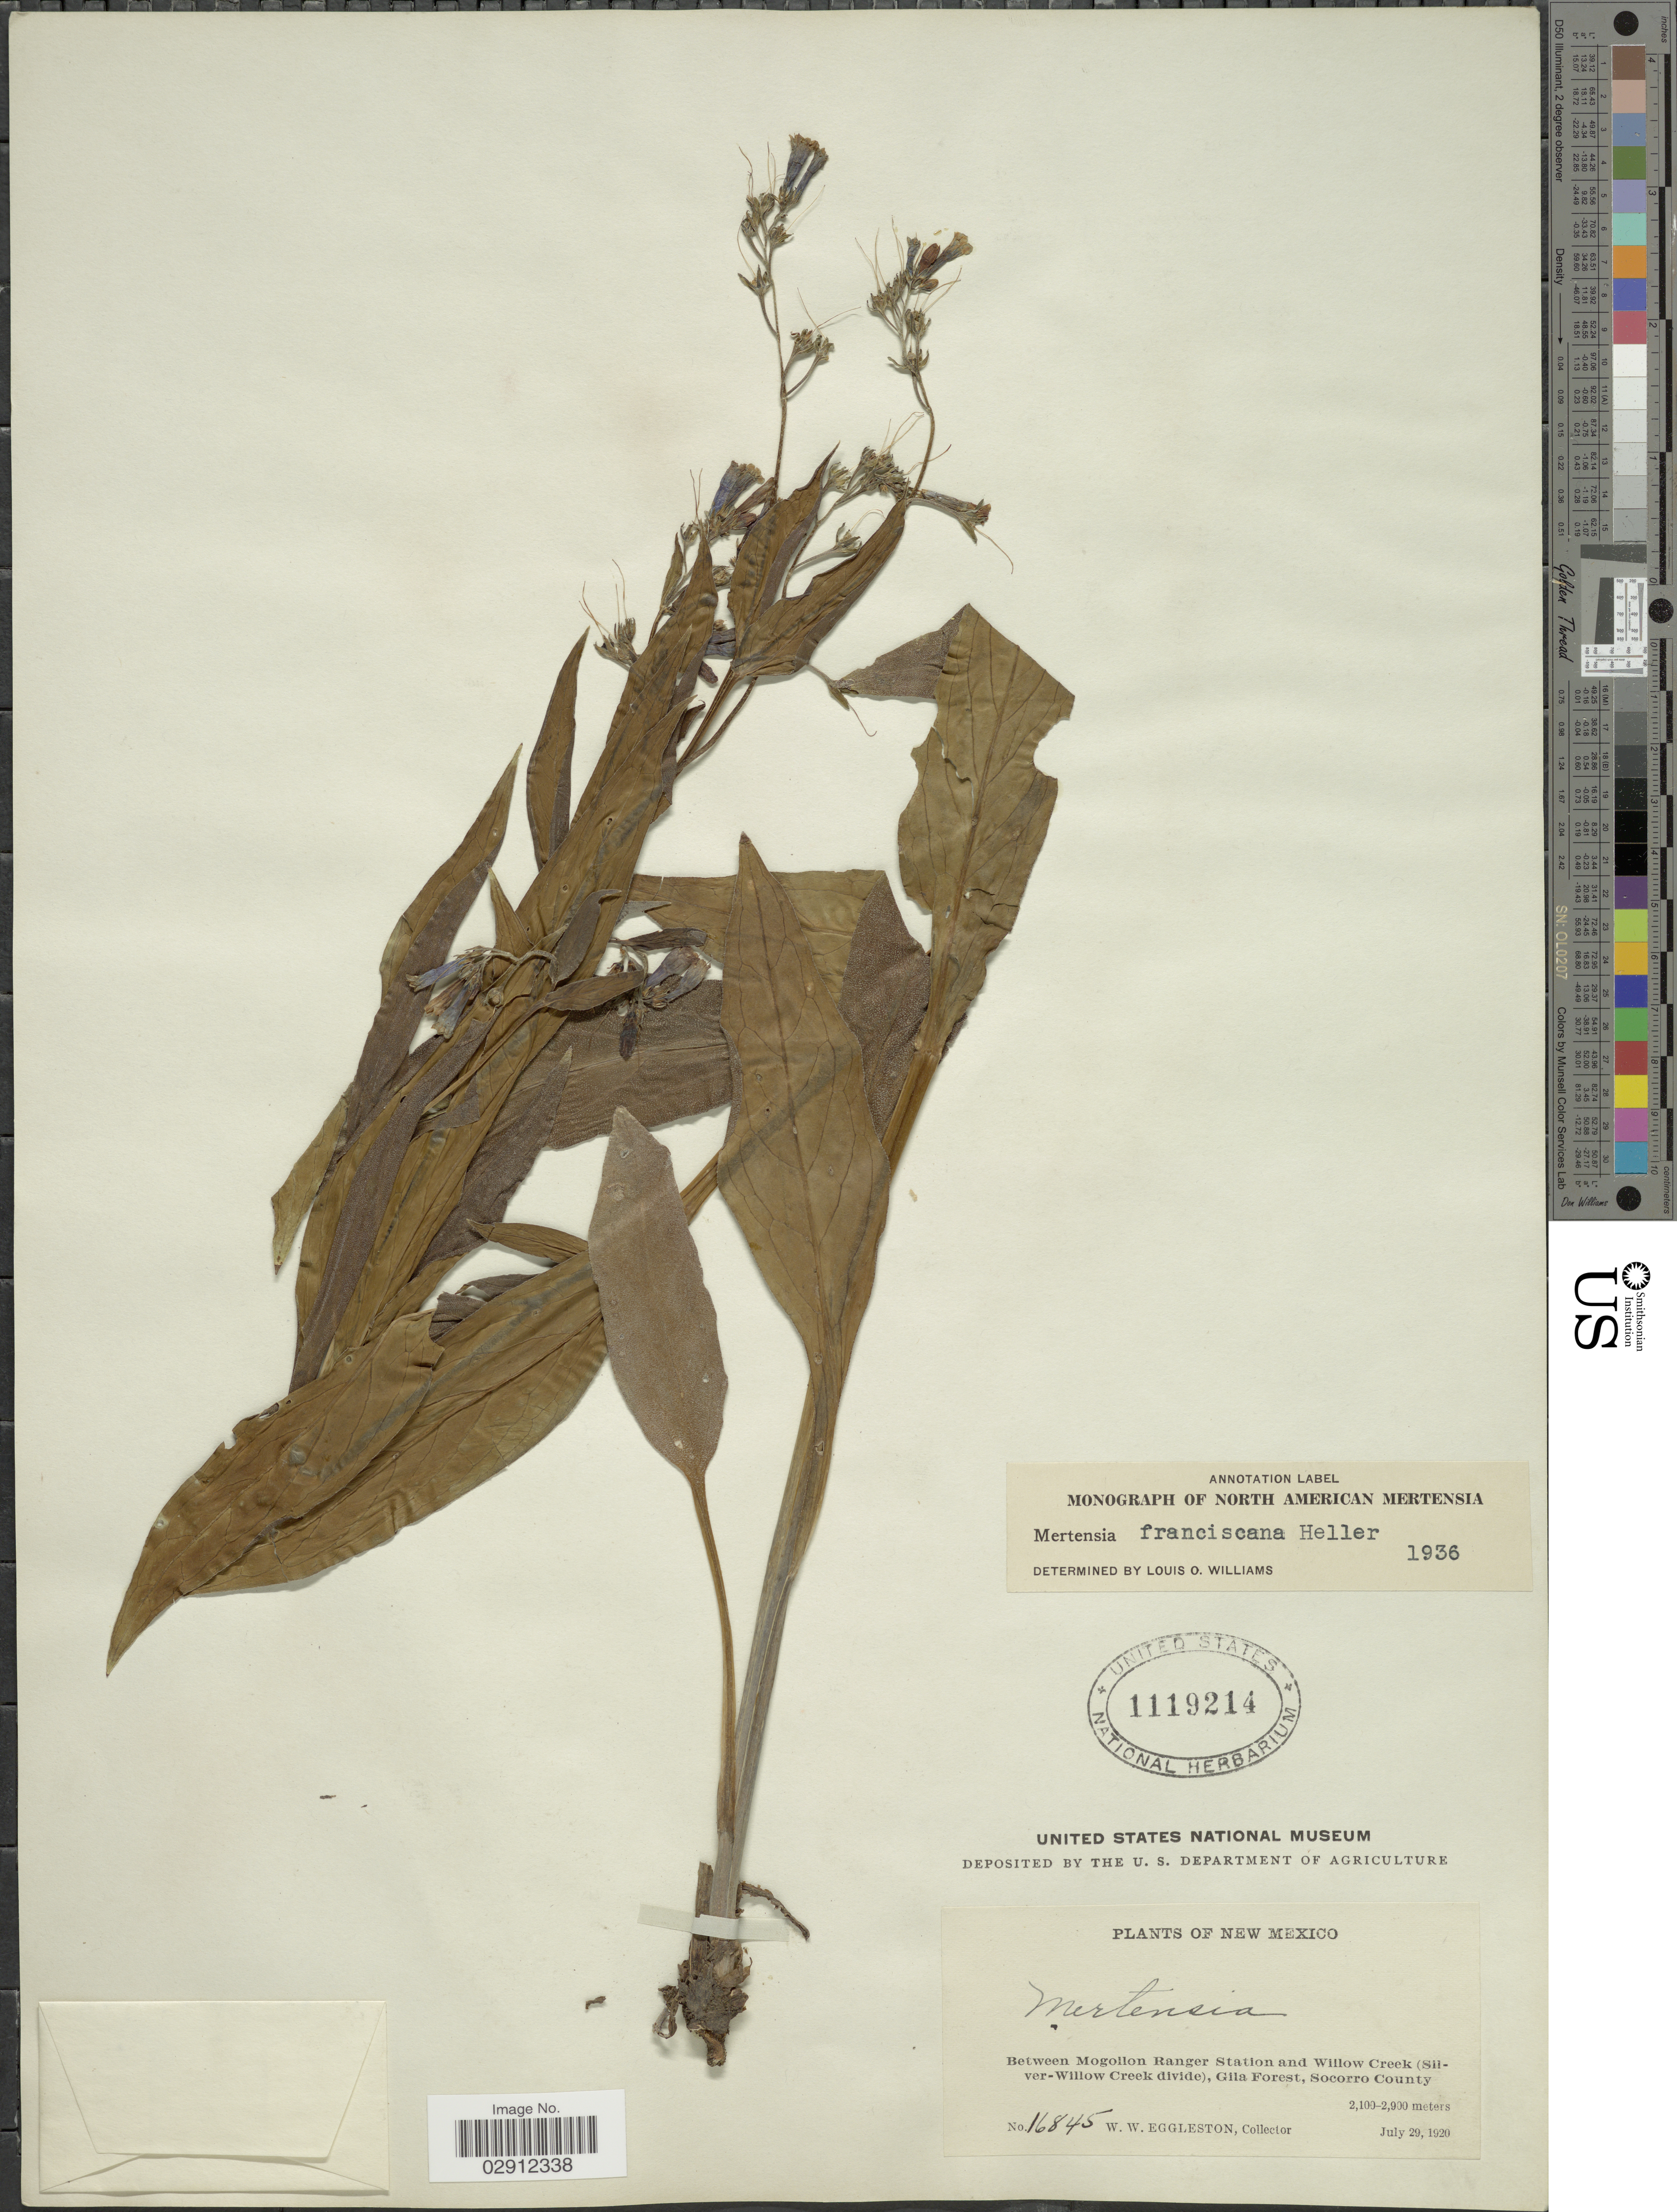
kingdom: Plantae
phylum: Tracheophyta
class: Magnoliopsida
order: Boraginales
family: Boraginaceae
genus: Mertensia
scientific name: Mertensia franciscana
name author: A. Heller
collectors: W. W. Eggleston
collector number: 16845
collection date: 1920-07-29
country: United States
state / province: New Mexico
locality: Between Mogollon Ranger Station and Willow Creek (Silver-Willow Creek divide), Gila Forest, Socorro County.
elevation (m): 2100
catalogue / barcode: US 1119214